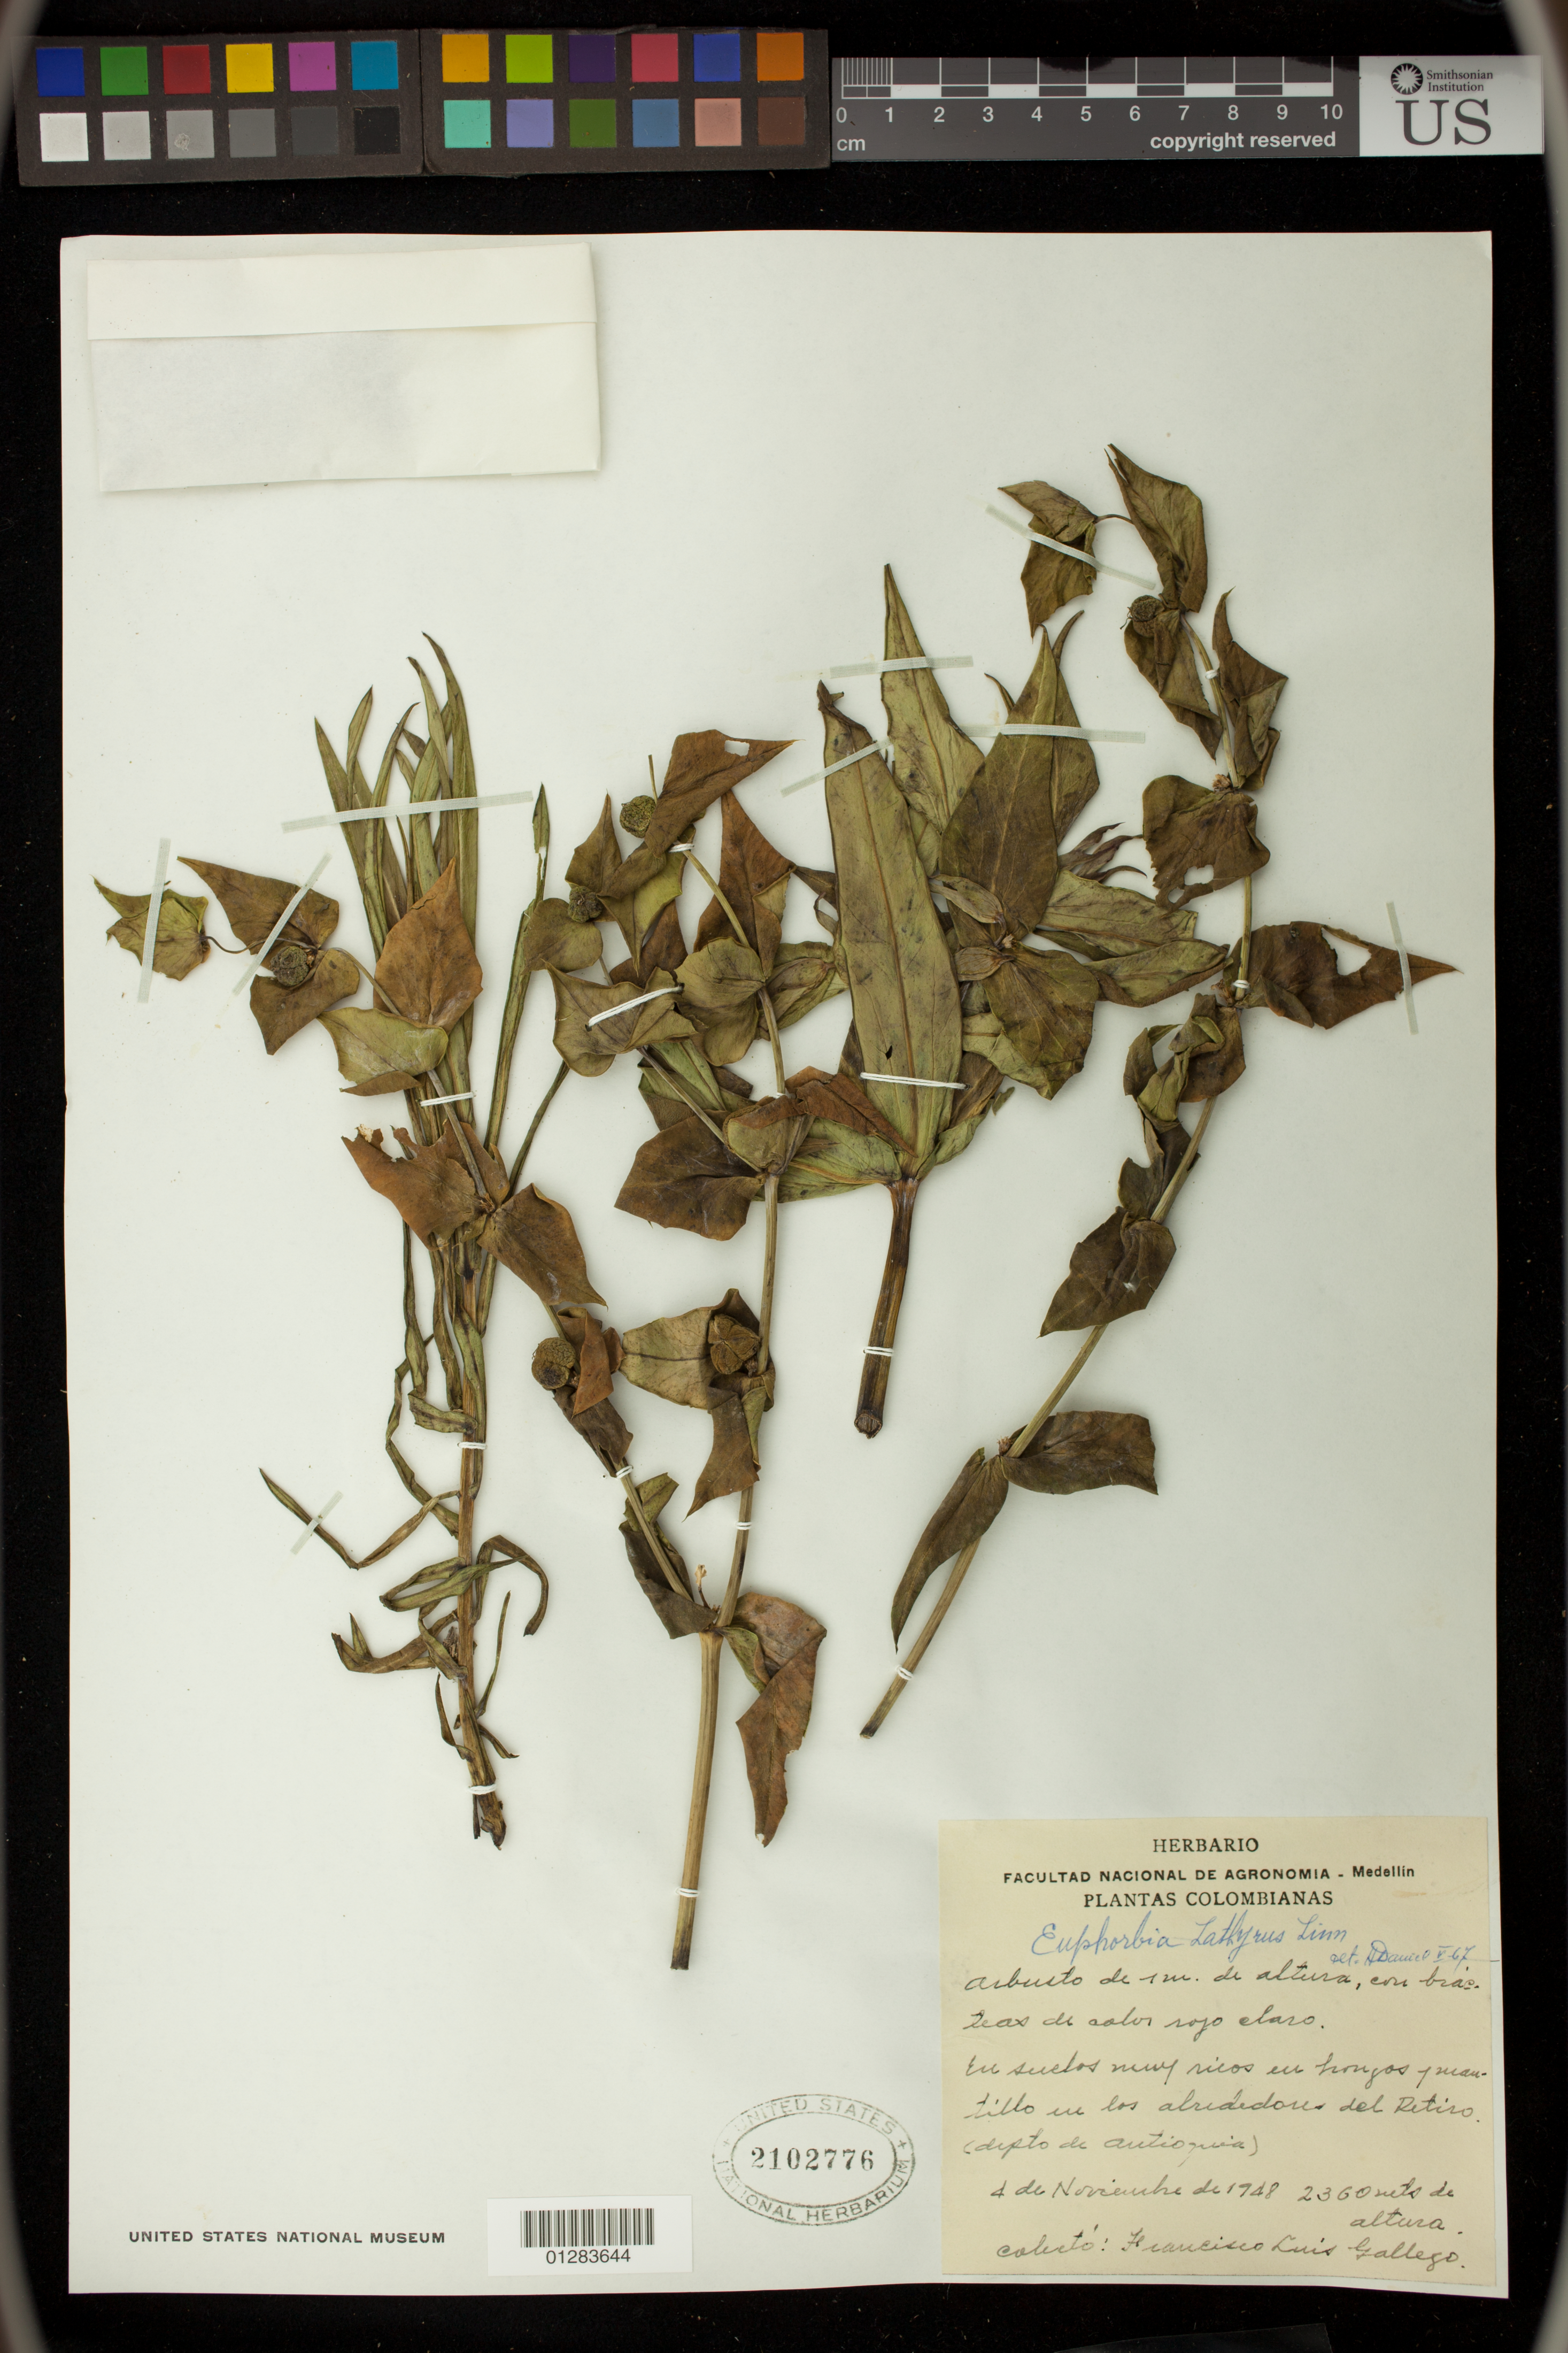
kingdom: Plantae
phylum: Tracheophyta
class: Magnoliopsida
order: Malpighiales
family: Euphorbiaceae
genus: Euphorbia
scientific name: Euphorbia lathyris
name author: L.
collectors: F. Gallego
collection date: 1948-11-04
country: Colombia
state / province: Antioquia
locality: Los aldredores del Retiro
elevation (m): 2360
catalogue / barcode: US 2102776